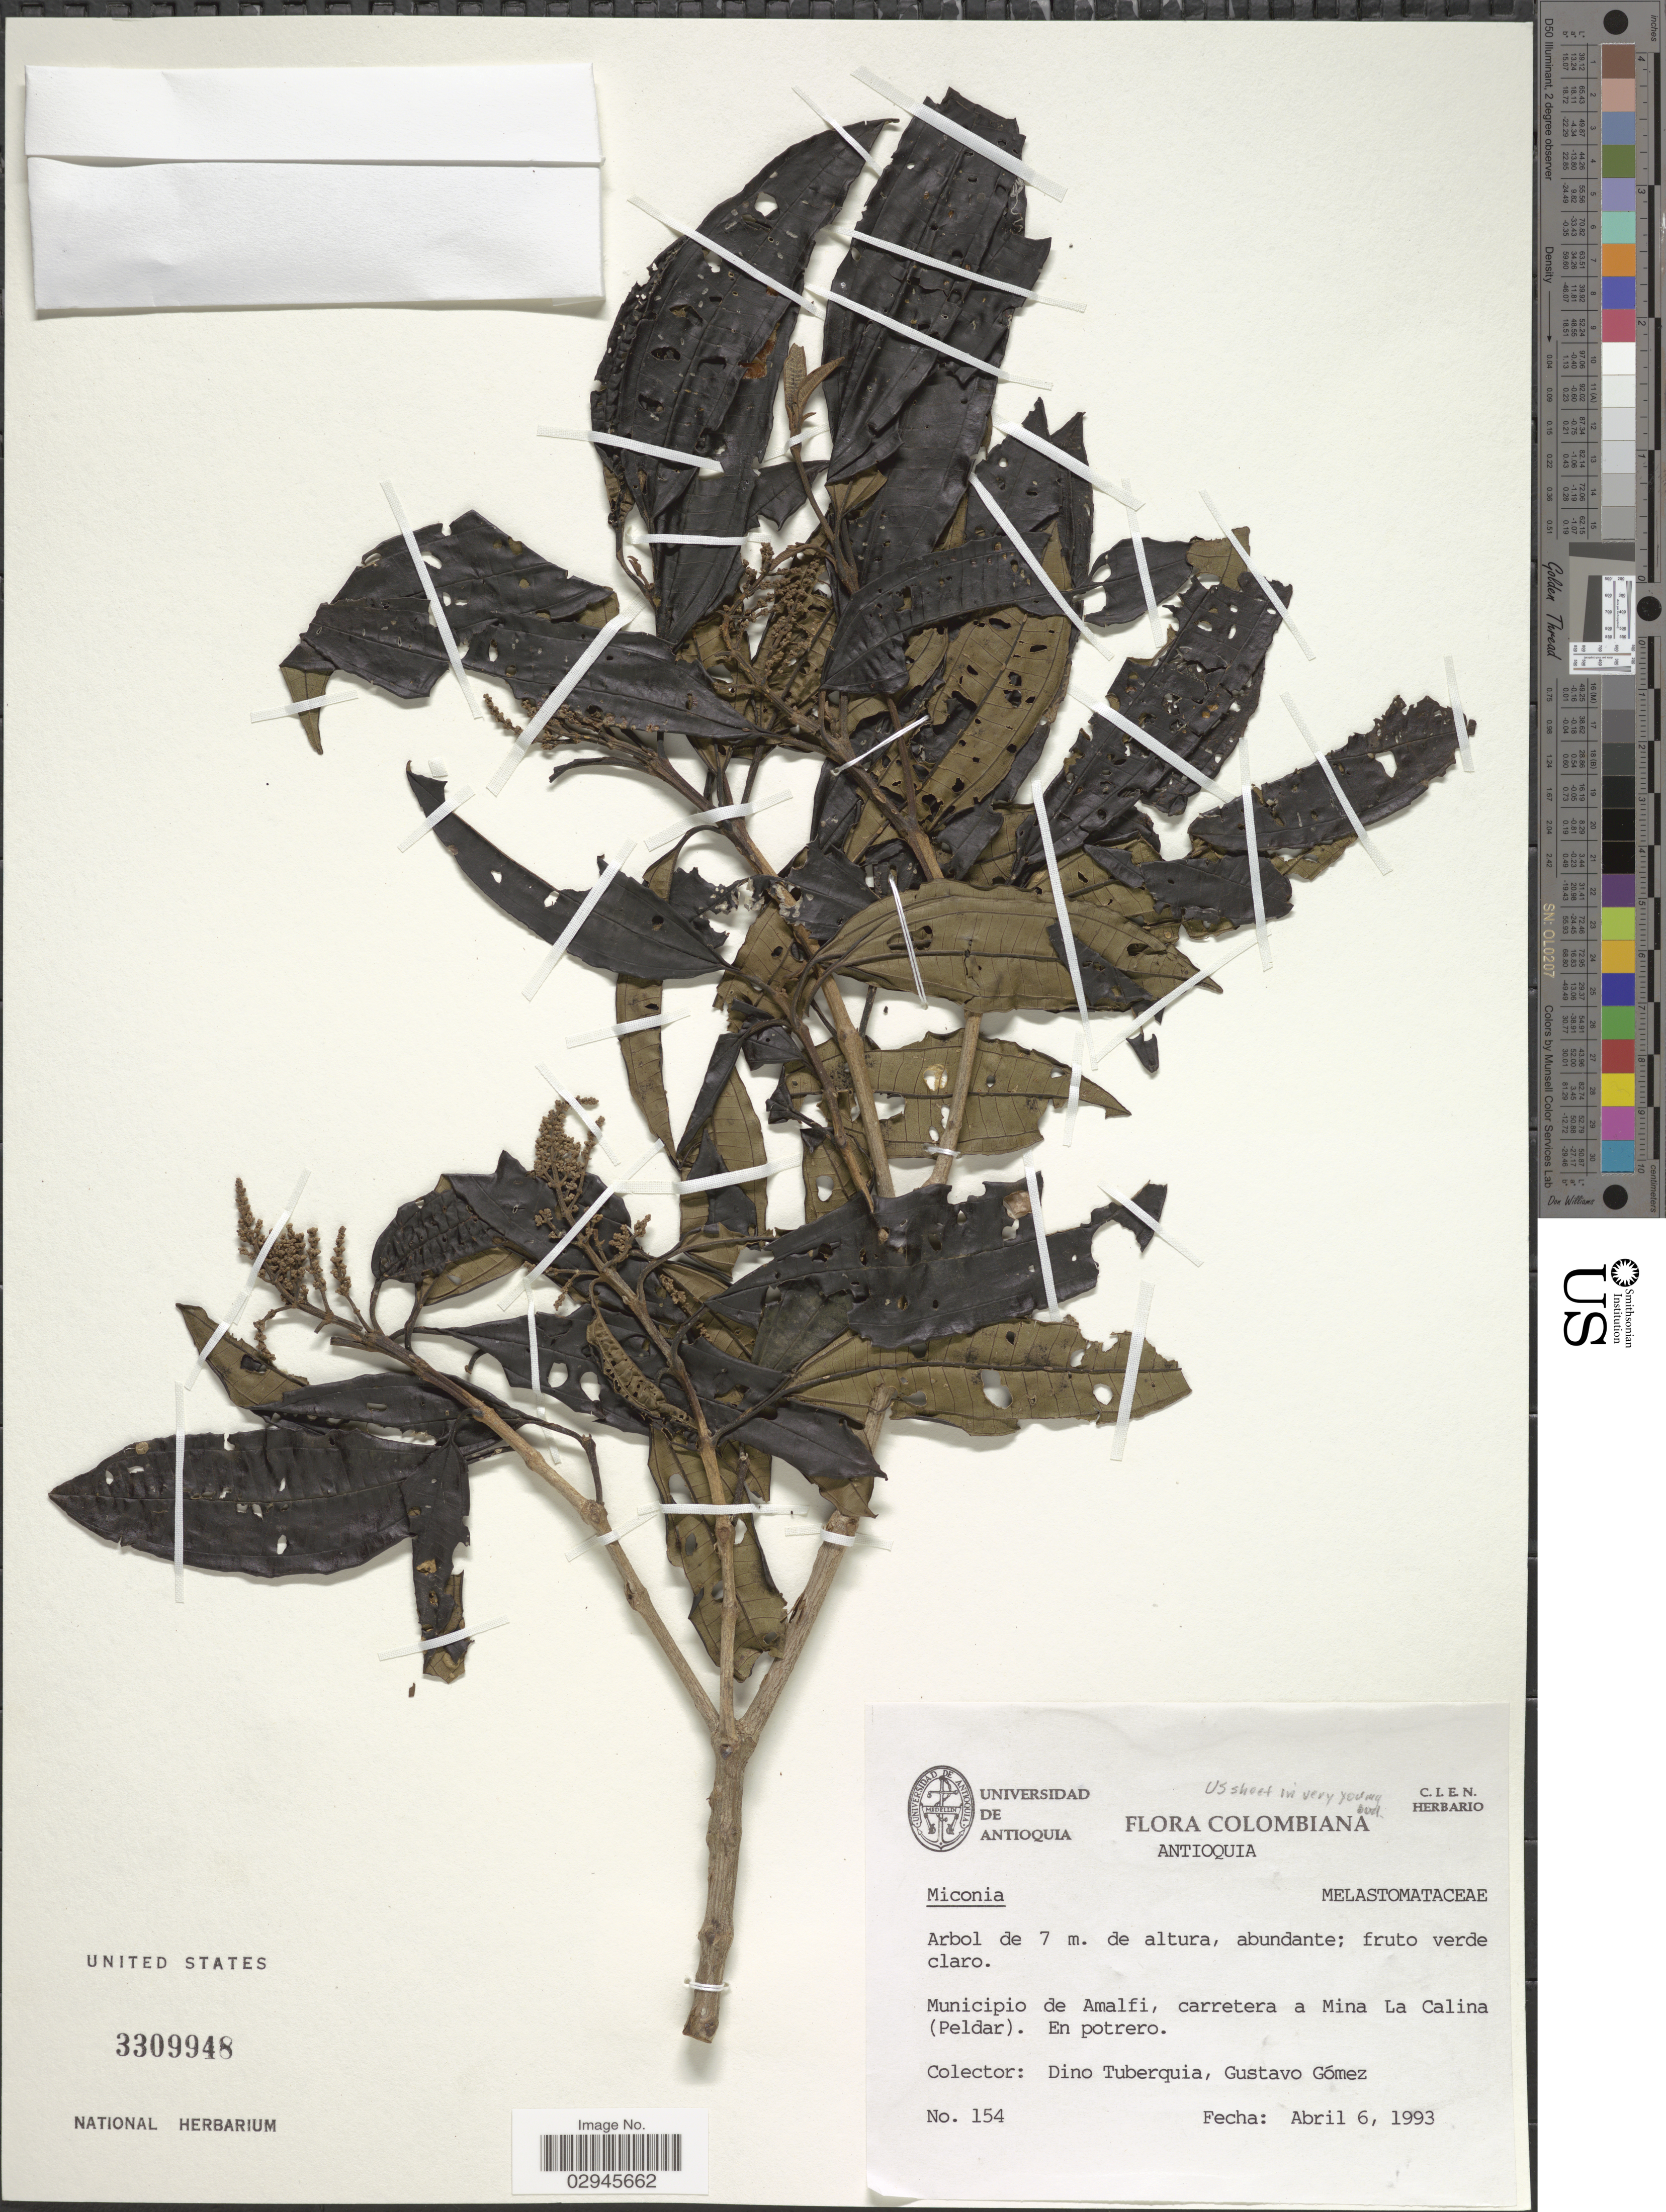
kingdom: Plantae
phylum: Tracheophyta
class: Magnoliopsida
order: Myrtales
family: Melastomataceae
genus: Miconia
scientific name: Miconia sp.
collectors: D. Tuberquia & G. Gomez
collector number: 154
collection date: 1993-04-06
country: Colombia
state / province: Antioquia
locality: Municipio de Amalfi, carretera a Mina La Calina (Peldar).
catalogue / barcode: US 3309948